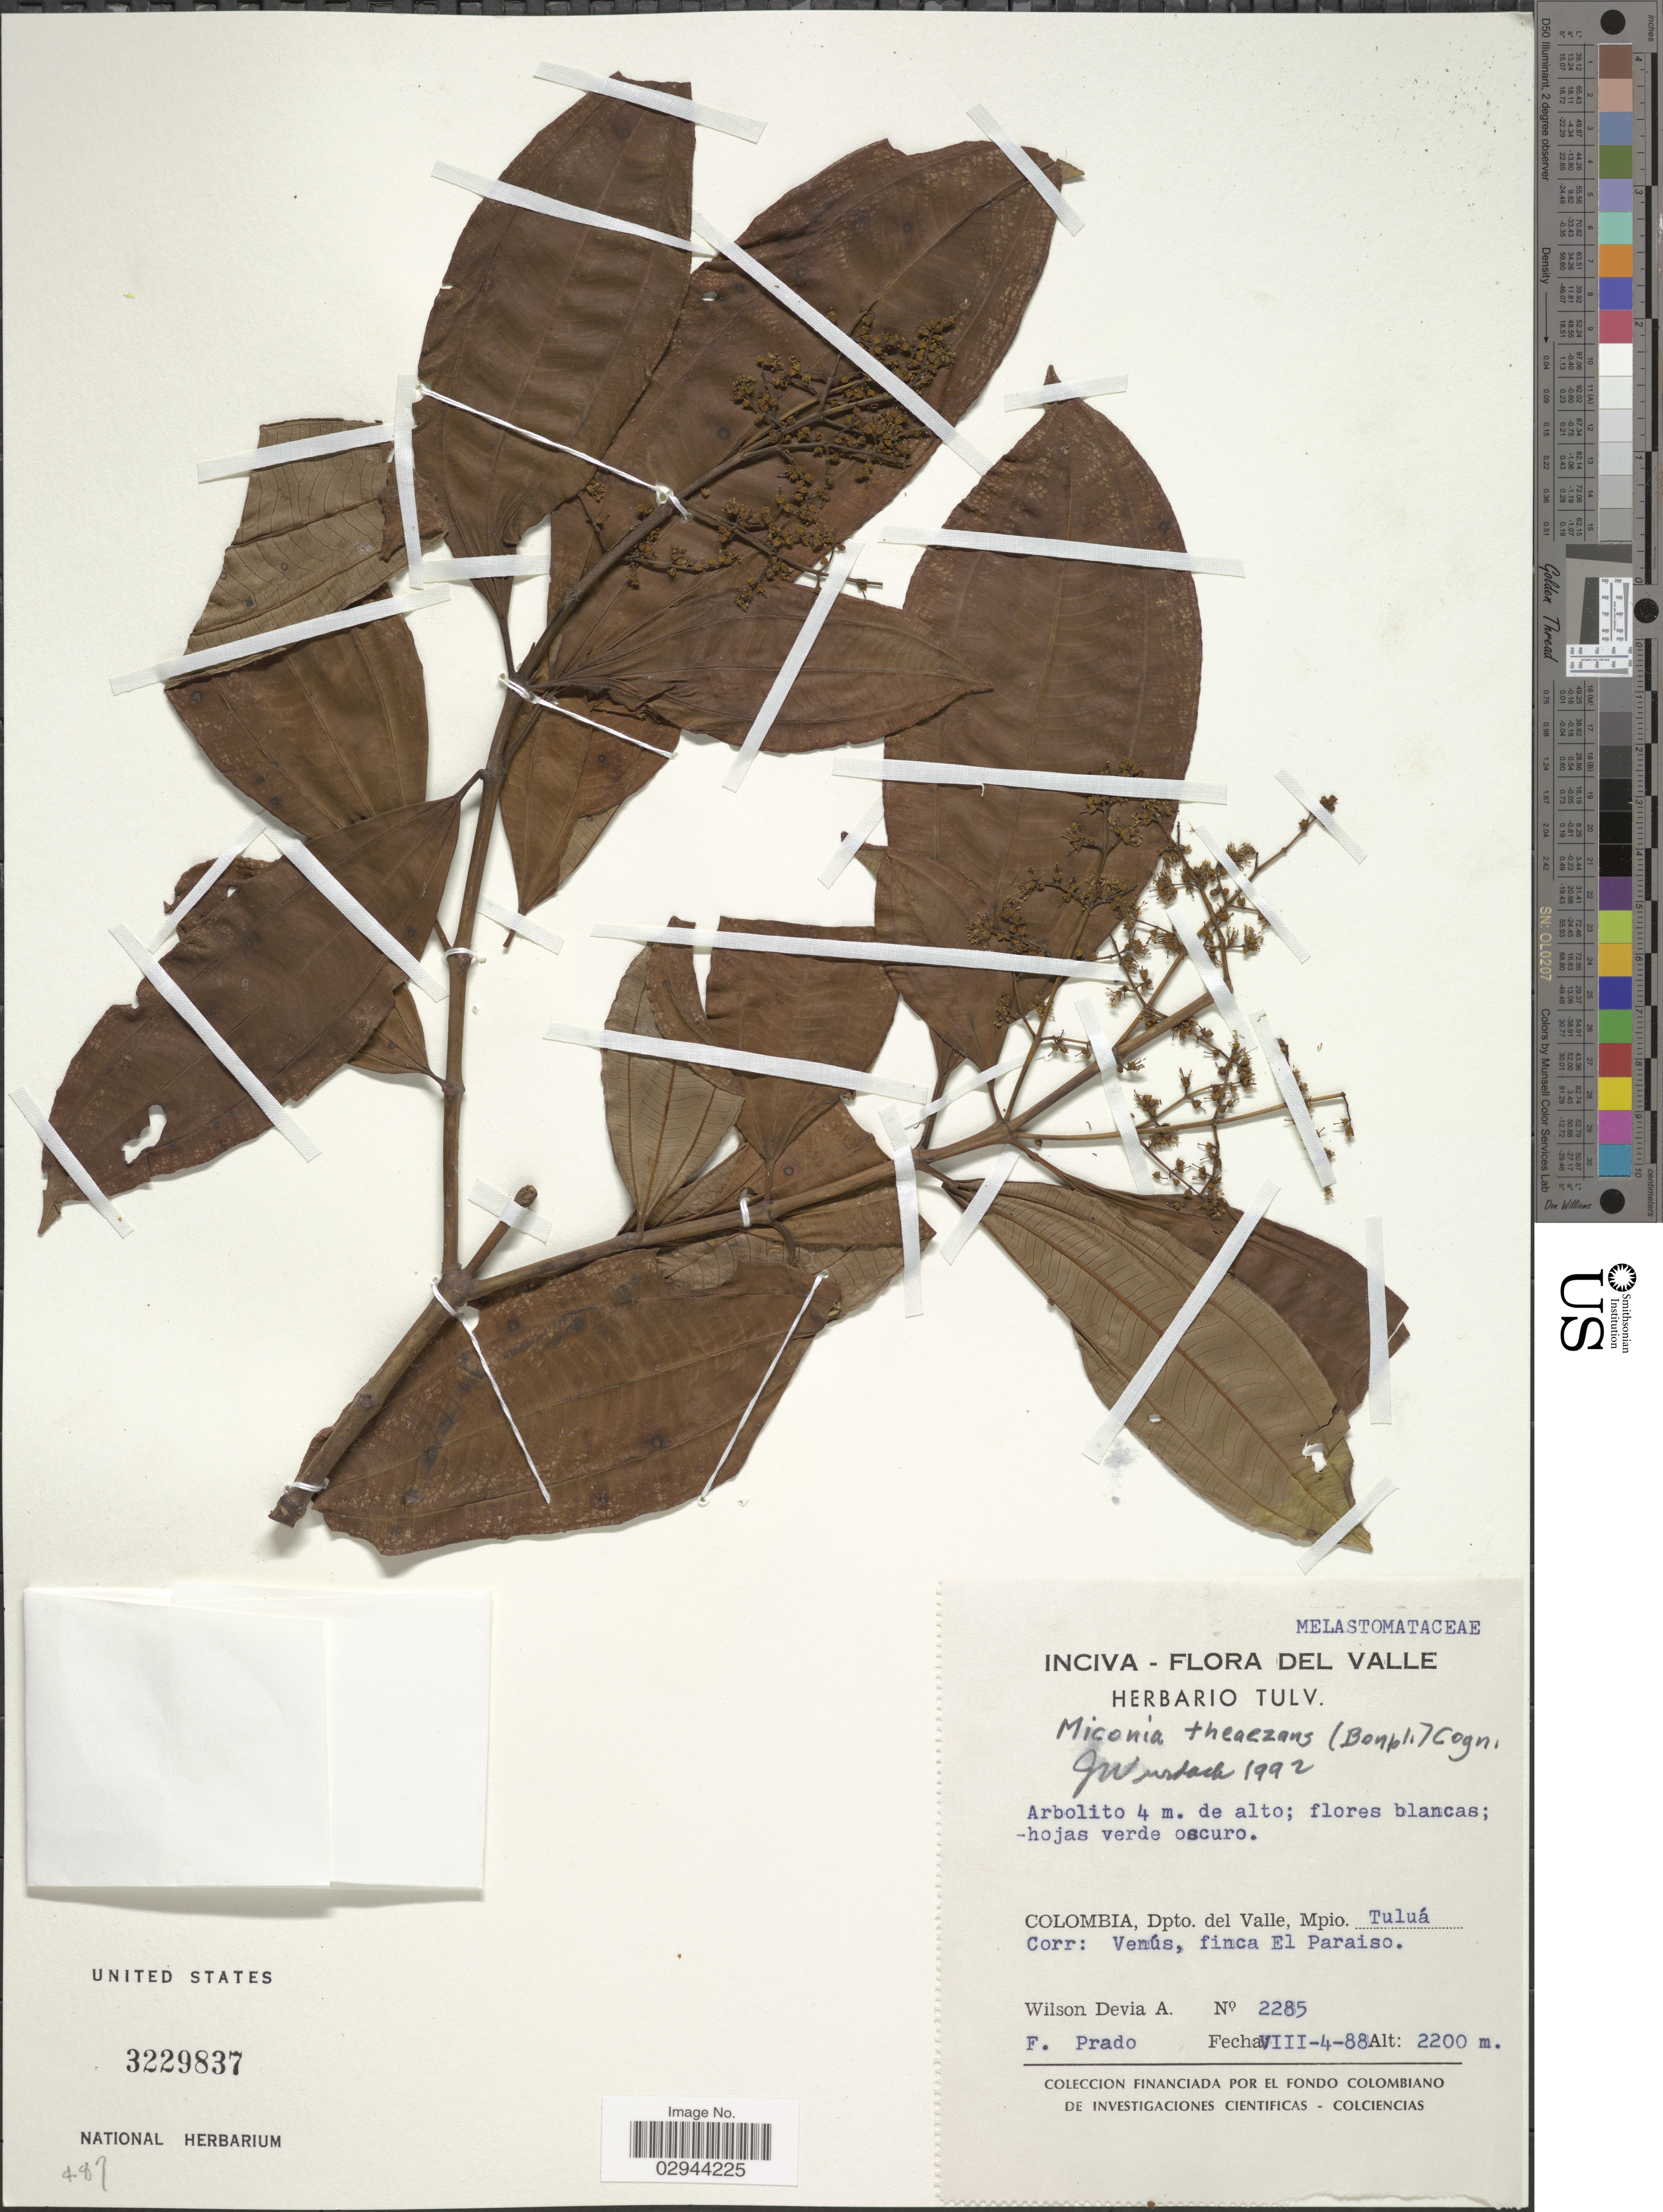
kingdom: Plantae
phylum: Tracheophyta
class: Magnoliopsida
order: Myrtales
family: Melastomataceae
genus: Miconia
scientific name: Miconia theizans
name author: (Bonpl.) Cogn.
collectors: W. Devia A. & F. Prado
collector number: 2285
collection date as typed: Transcribed d/m/y: 4/8/88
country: Colombia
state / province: Valle del Cauca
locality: Dpto. del Valle, Mpio. Tuluá, Corr. Venús, finca El Paraiso.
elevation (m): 2200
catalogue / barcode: US 3229837